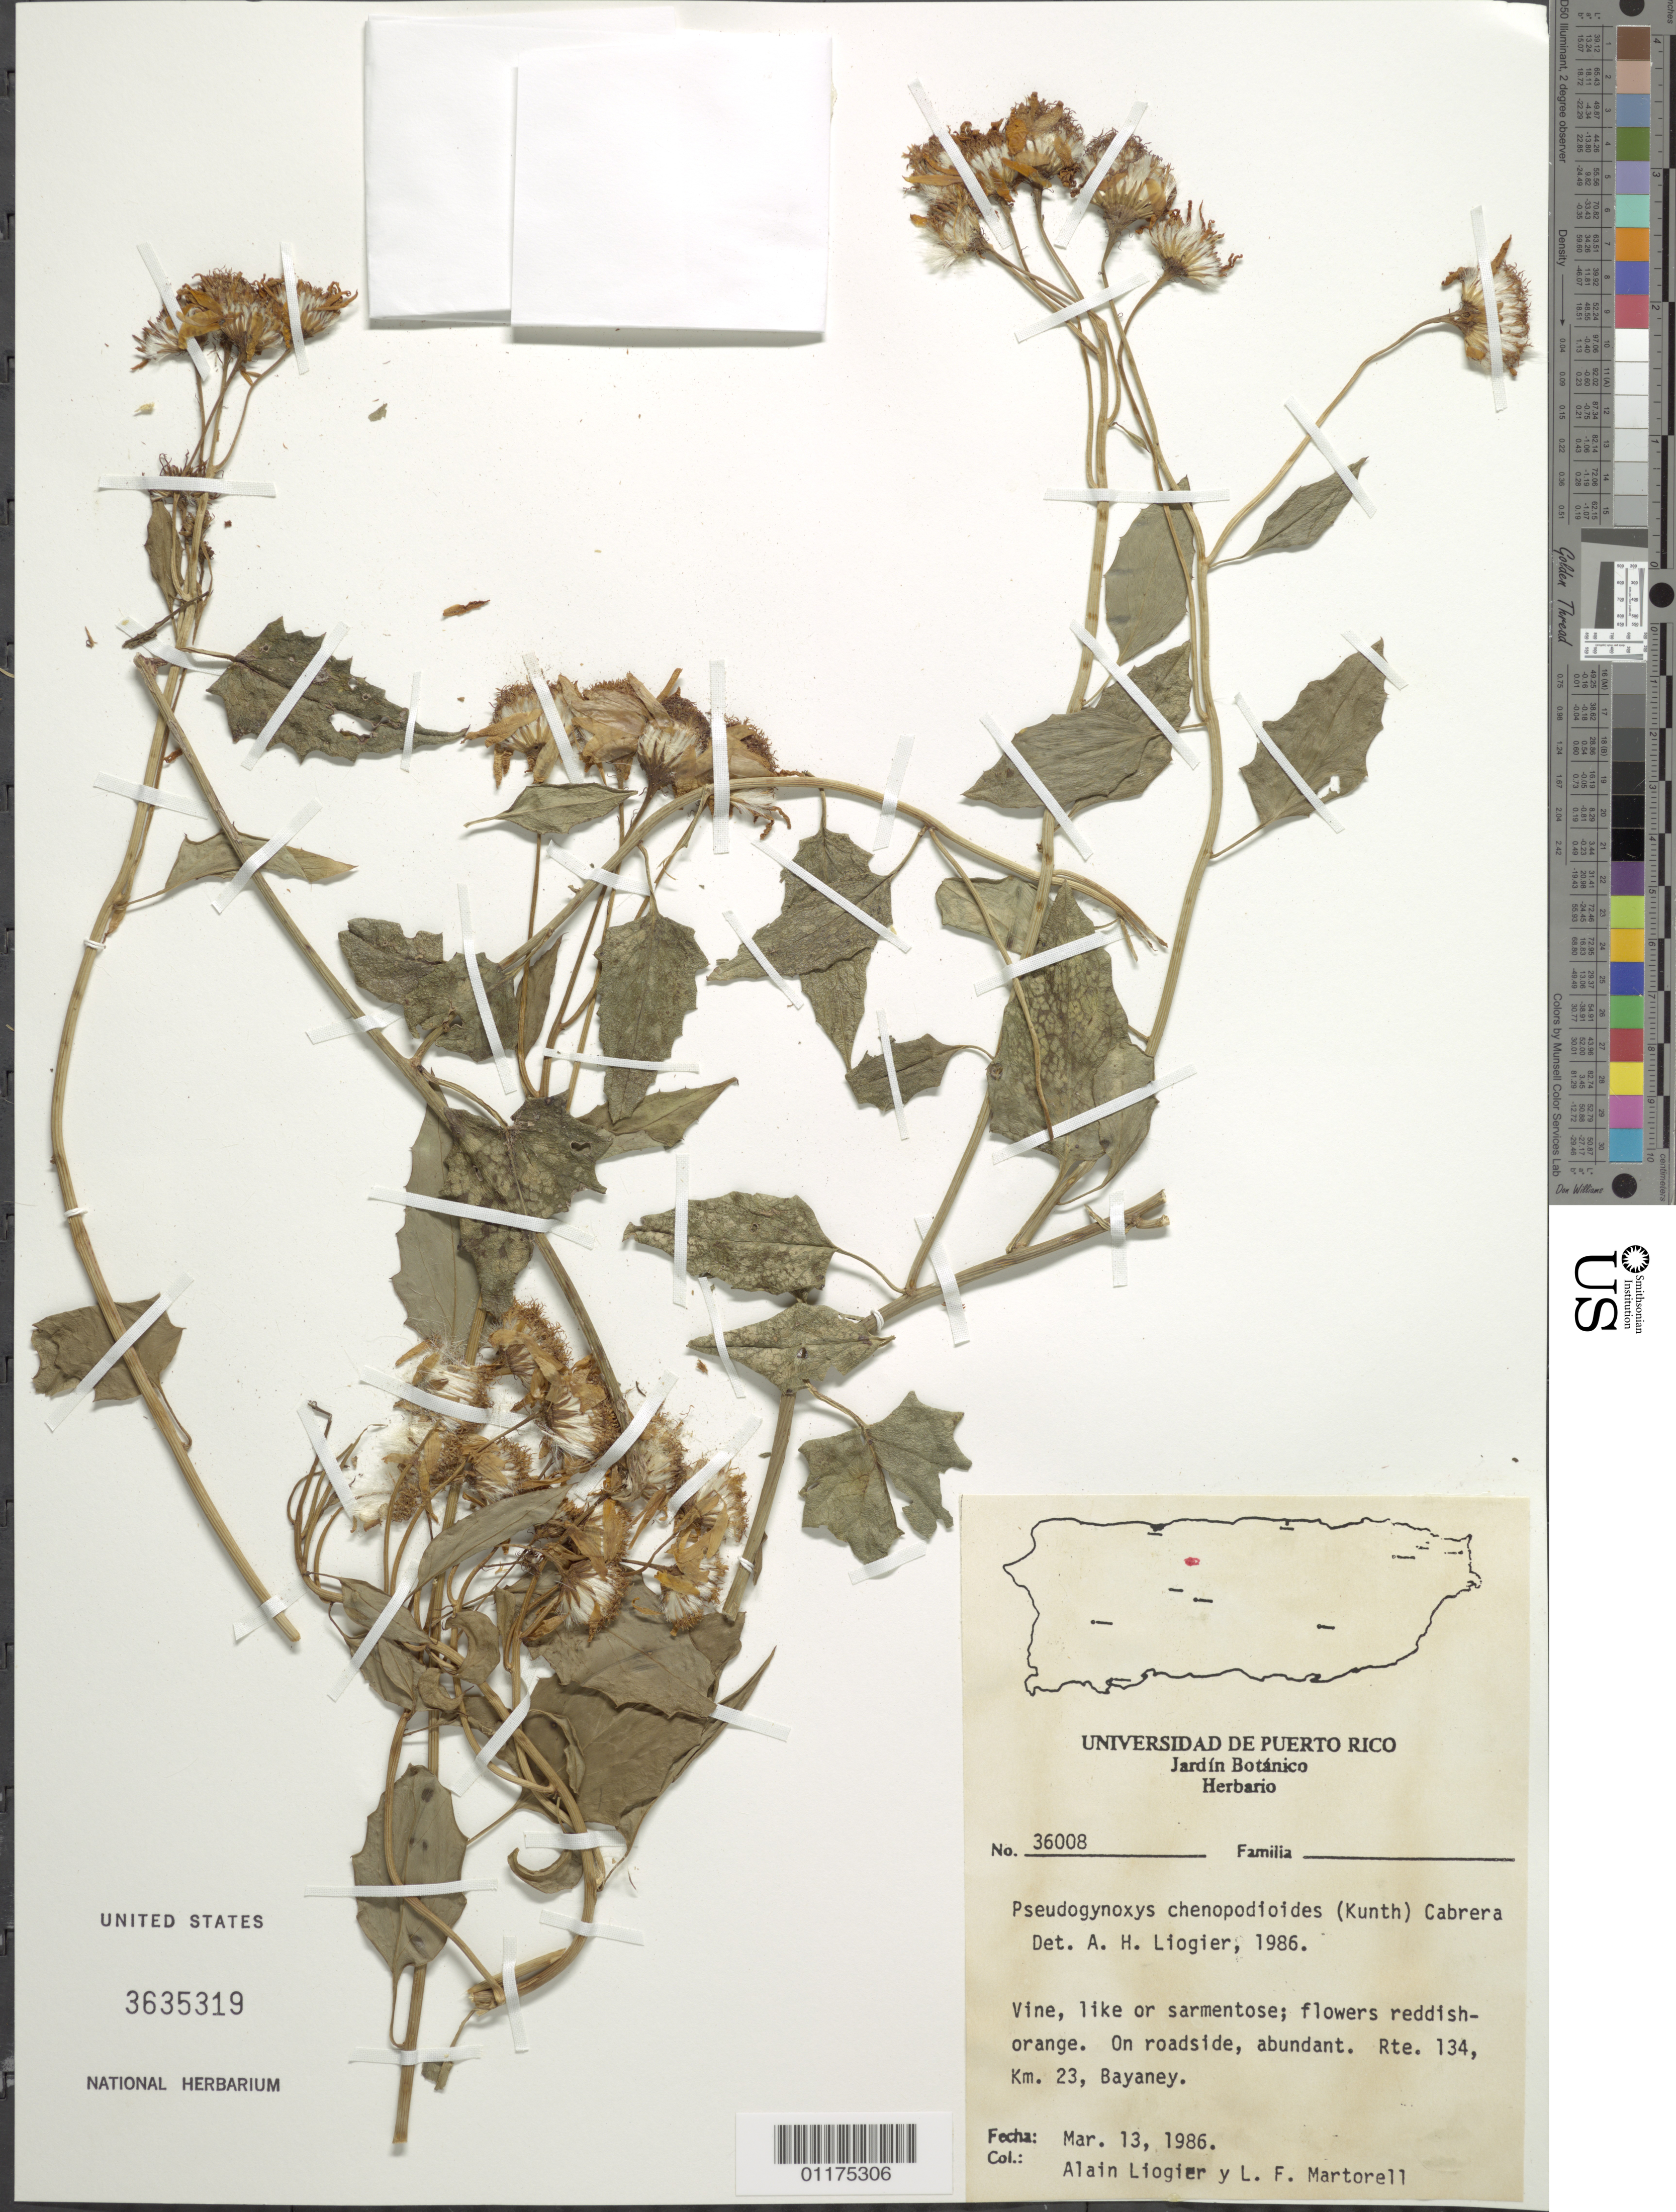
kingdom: Plantae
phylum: Tracheophyta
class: Magnoliopsida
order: Asterales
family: Asteraceae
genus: Pseudogynoxys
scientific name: Pseudogynoxys chenopodioides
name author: (Kunth) Cabrera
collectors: A. H. Liogier & L. Martorell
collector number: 36008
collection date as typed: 13 Mar 1986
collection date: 1986-03-13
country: Puerto Rico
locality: Rte. 134, Km. 23, Bayaney.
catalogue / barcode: US 3635319